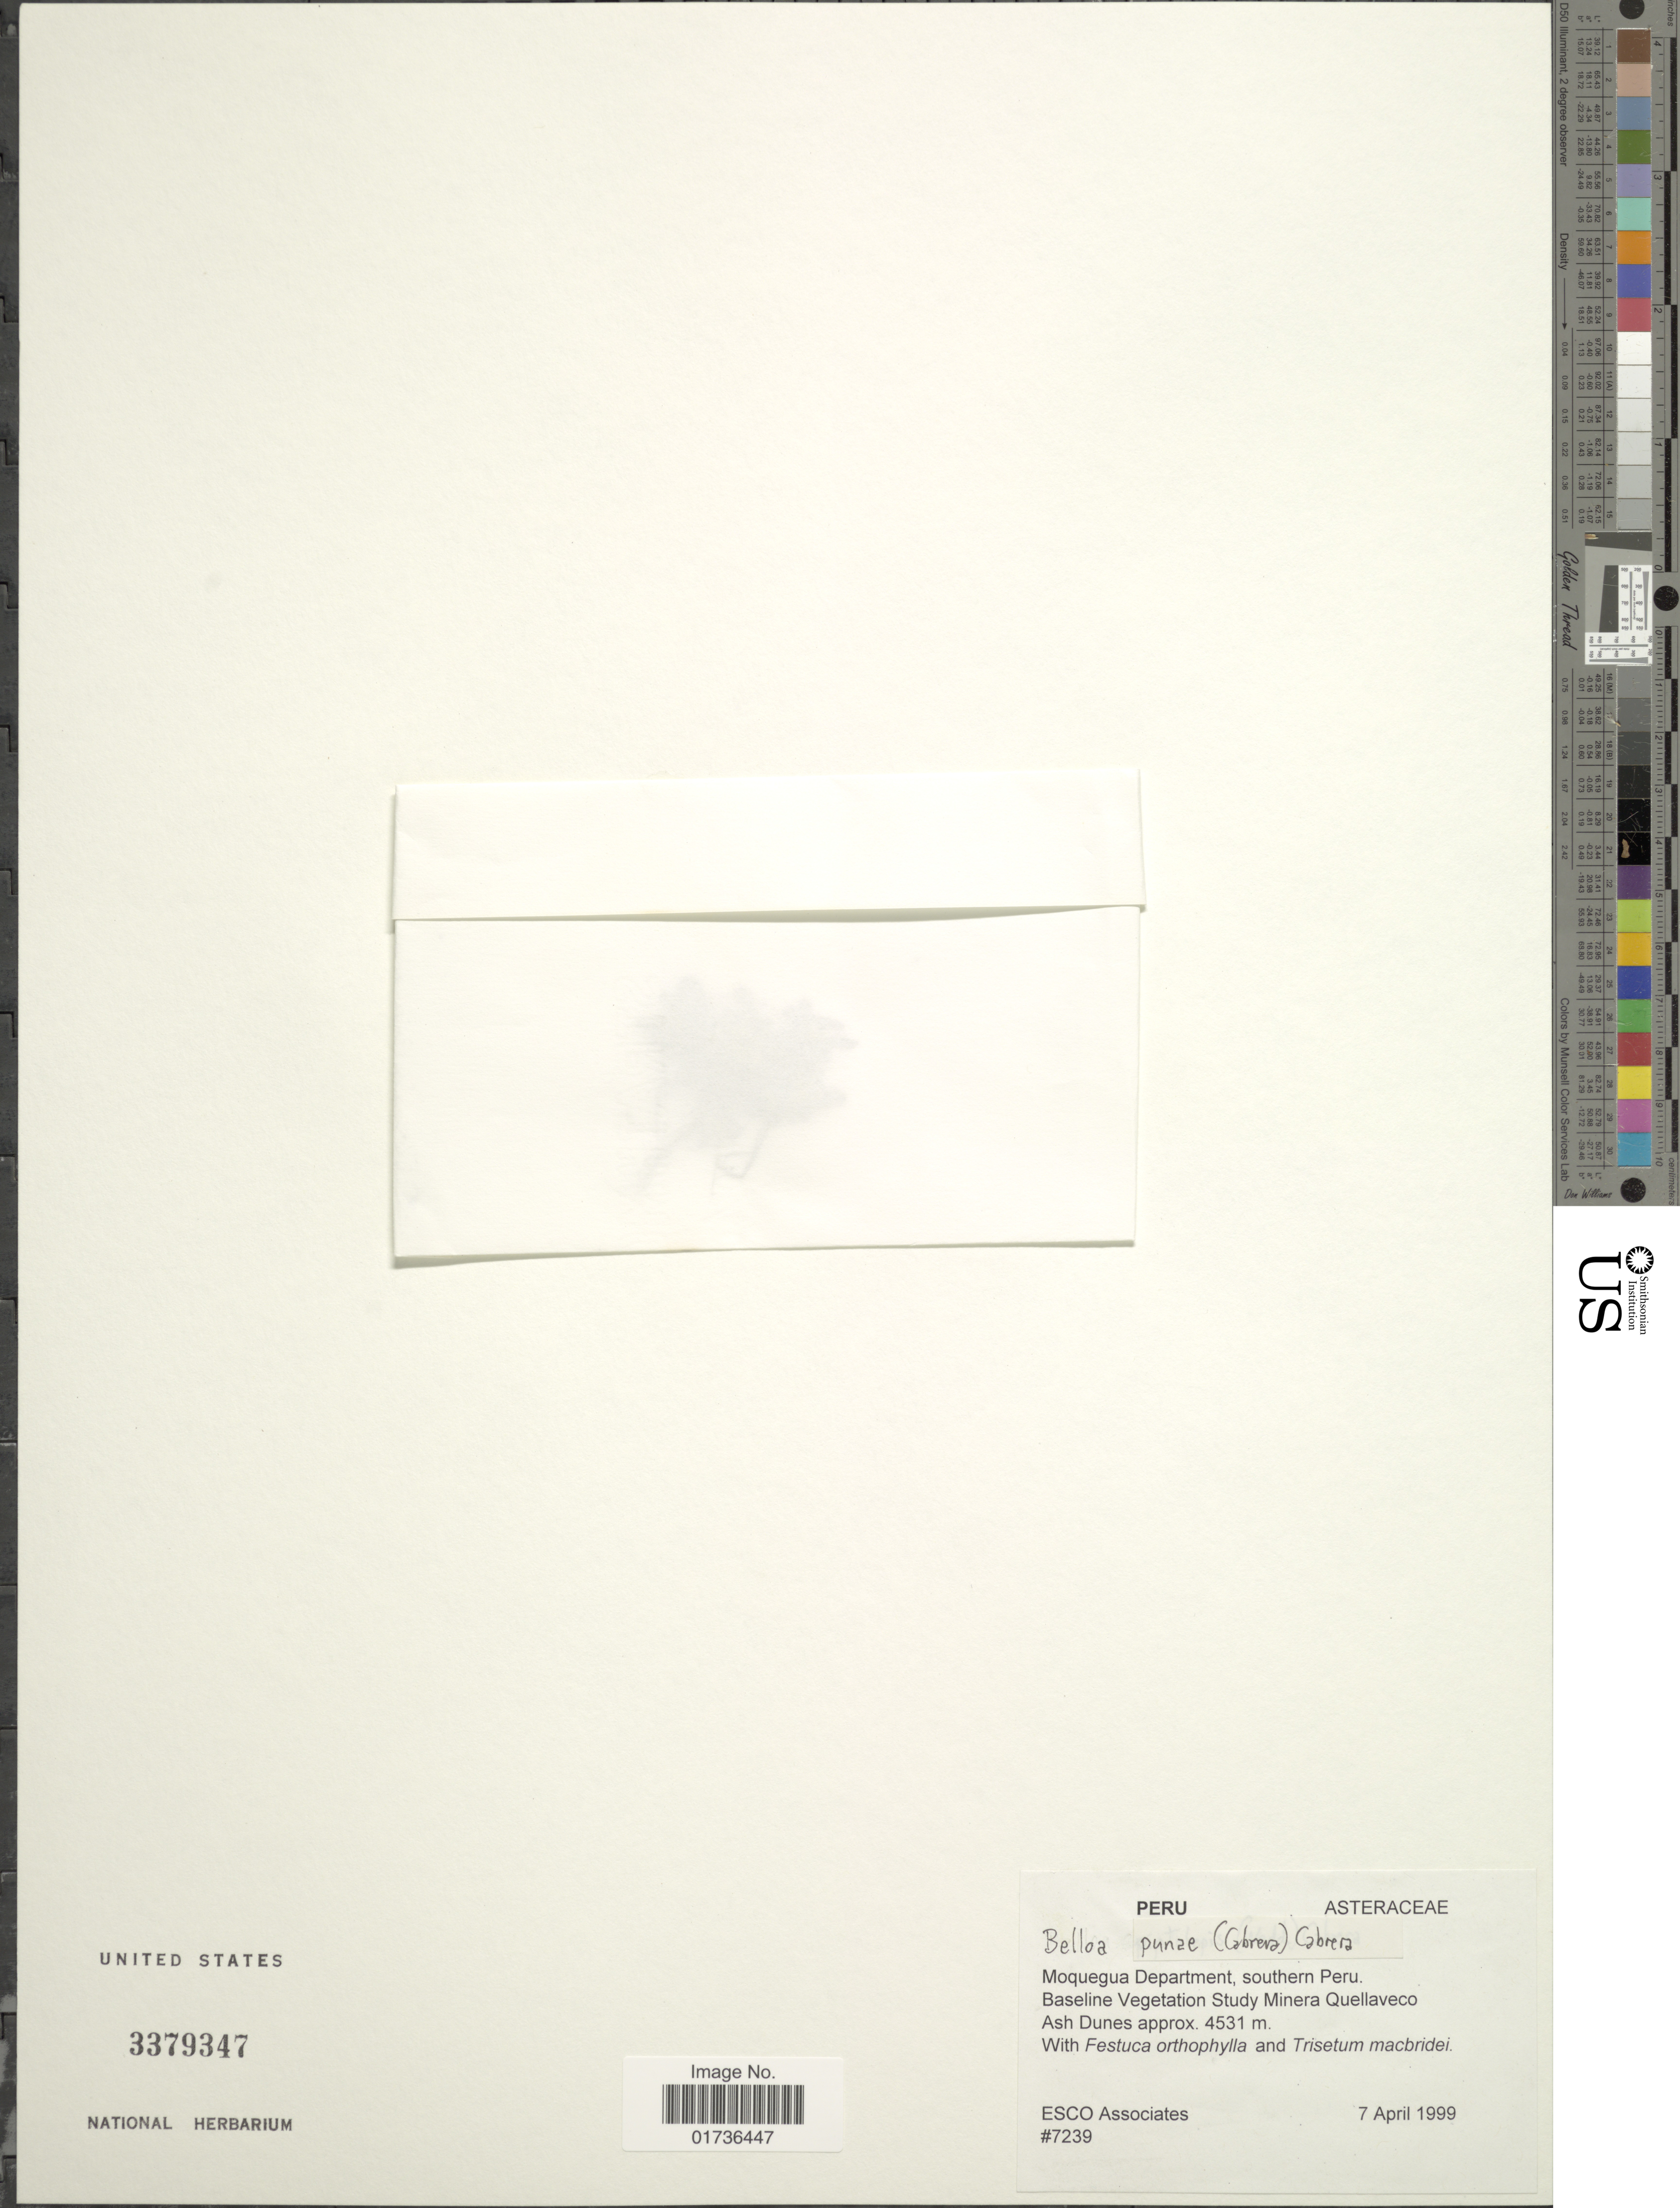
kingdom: Plantae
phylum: Tracheophyta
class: Magnoliopsida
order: Asterales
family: Asteraceae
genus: Mniodes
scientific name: Mniodes subspicata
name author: (Wedd.) S.E. Freire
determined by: Dillon, M. O.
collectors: ESCO Associates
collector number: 7239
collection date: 1999-04-07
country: Peru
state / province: Moquegua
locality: Moquegua Department, southern Peru. Baseline Vegetation Study Minera Quellaveco, Ash Dunes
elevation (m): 4531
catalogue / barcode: US 3379347